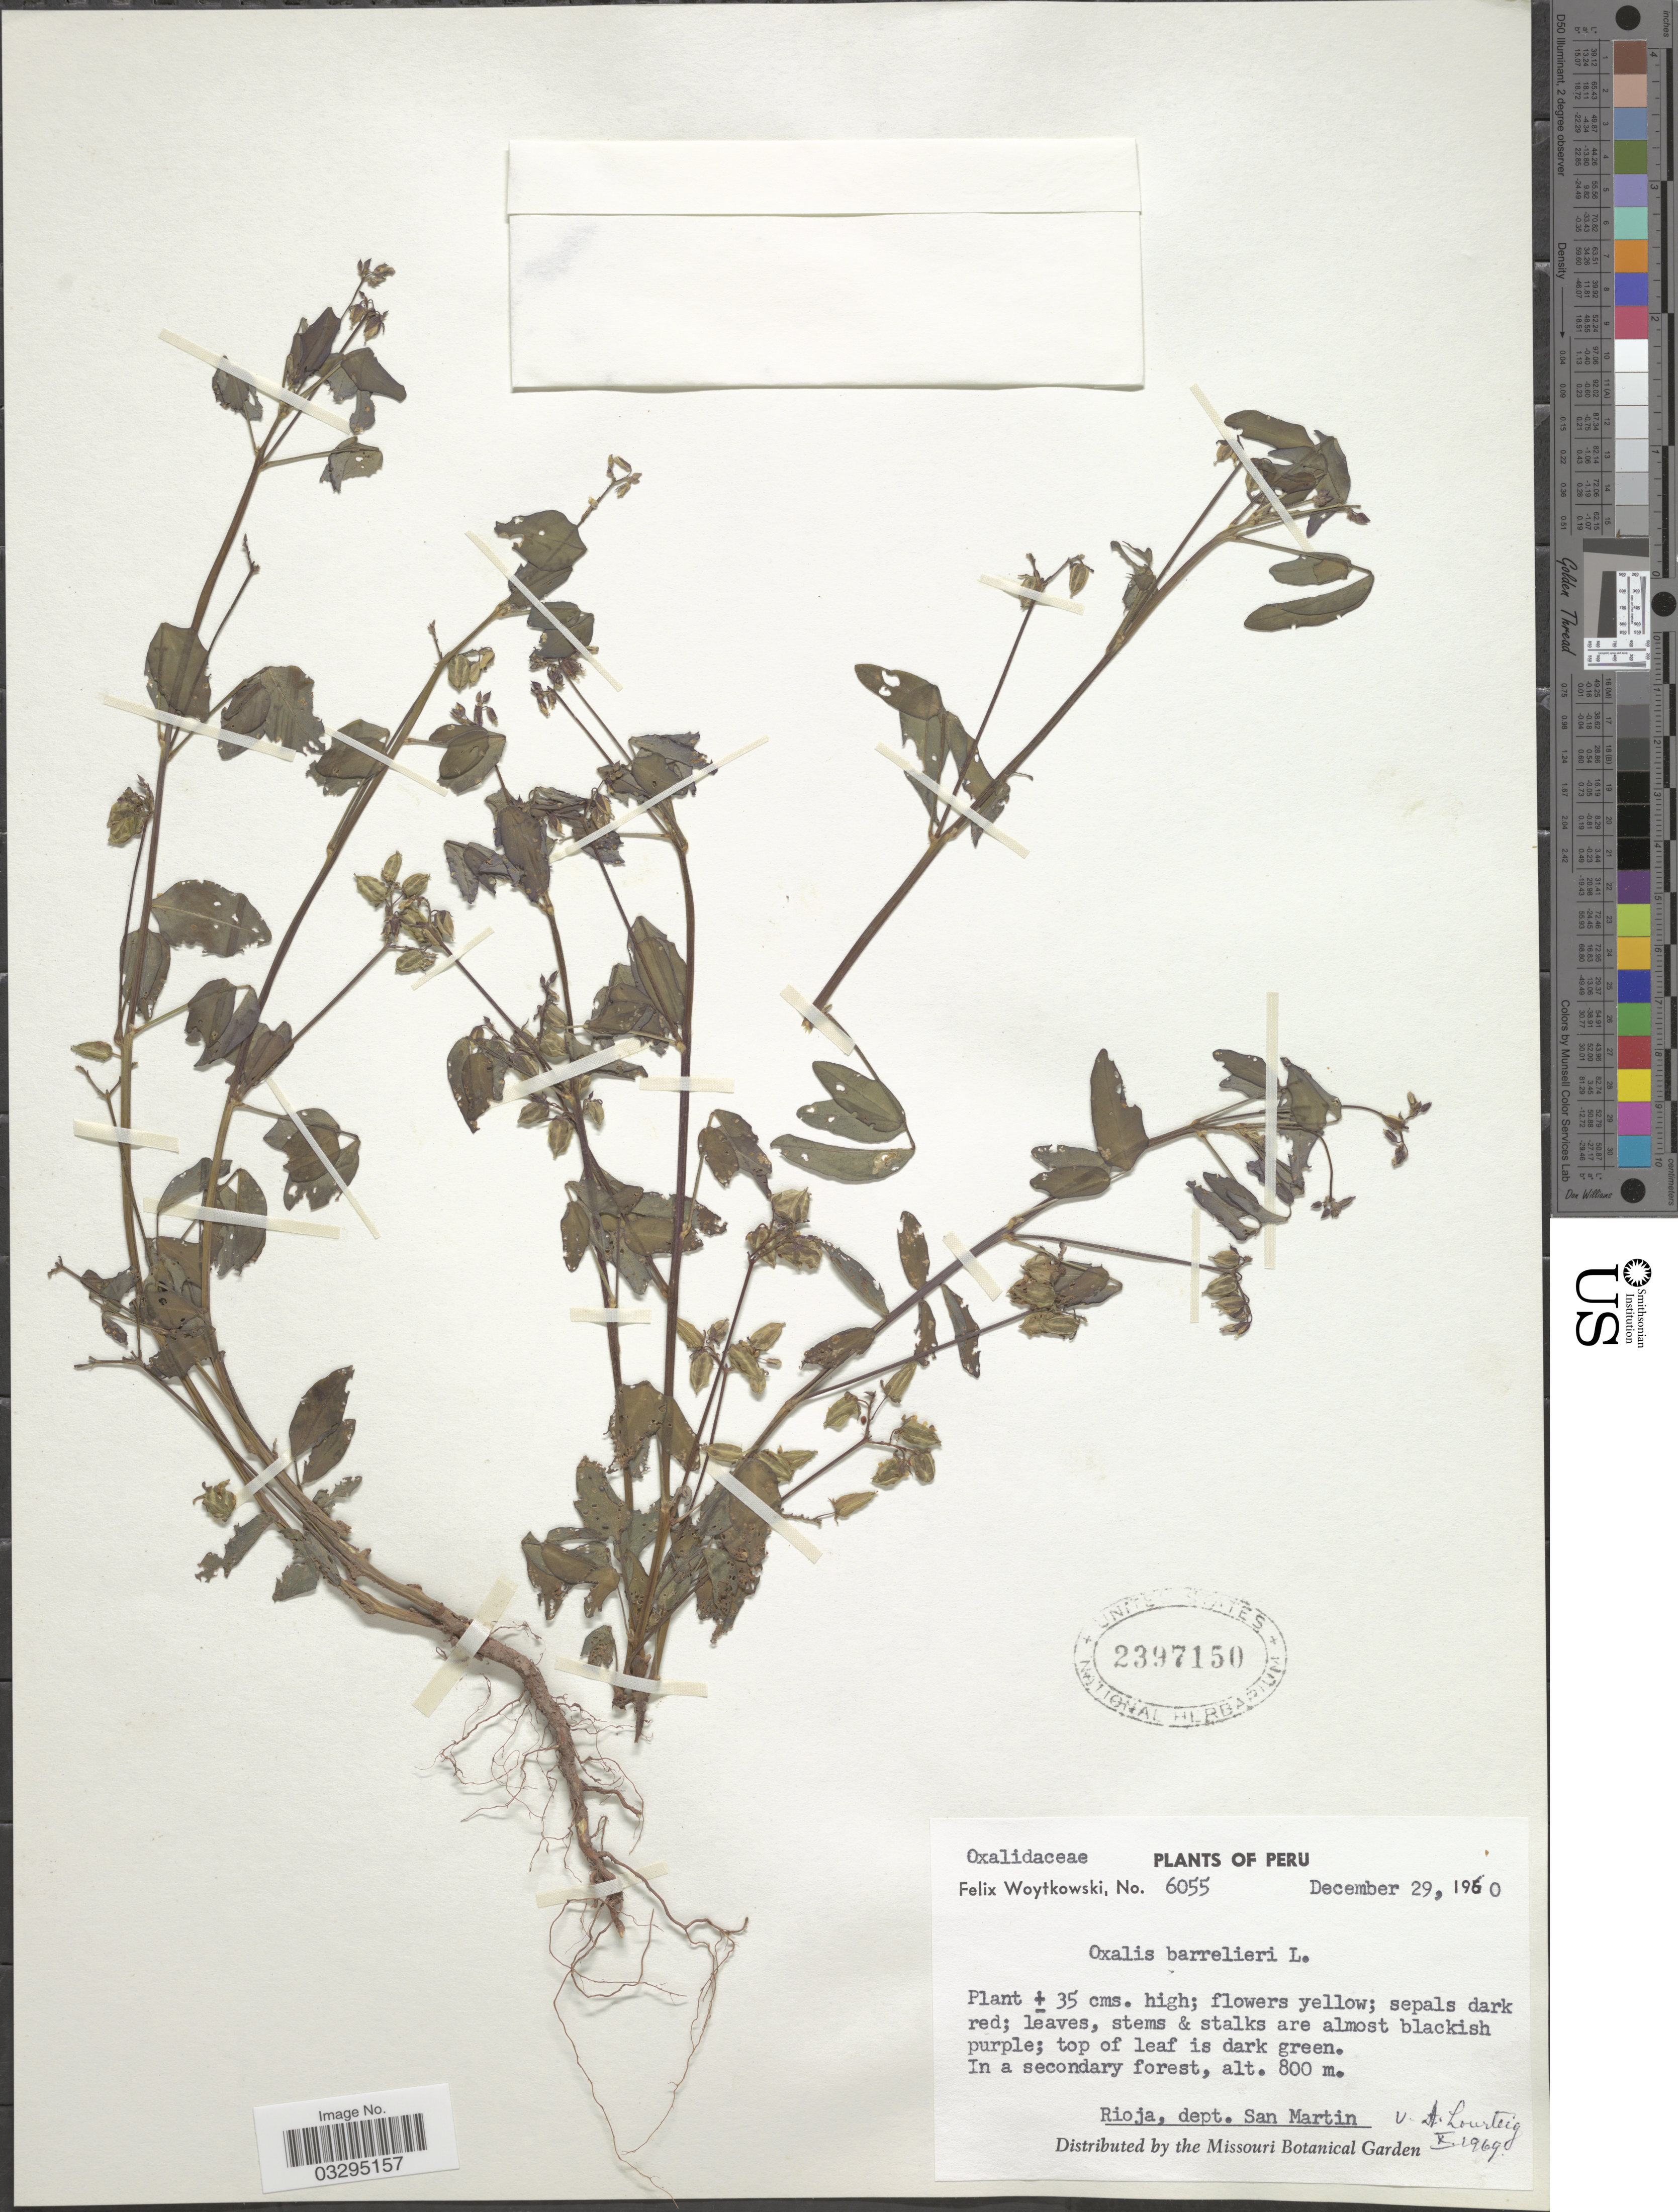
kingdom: Plantae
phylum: Tracheophyta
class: Magnoliopsida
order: Oxalidales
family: Oxalidaceae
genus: Oxalis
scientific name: Oxalis barrelieri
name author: L.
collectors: F. Woytkowski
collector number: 6055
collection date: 1960-12-29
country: Peru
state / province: San Martín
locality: Rioja, dept. San Martin.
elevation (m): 800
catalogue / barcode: US 2397150